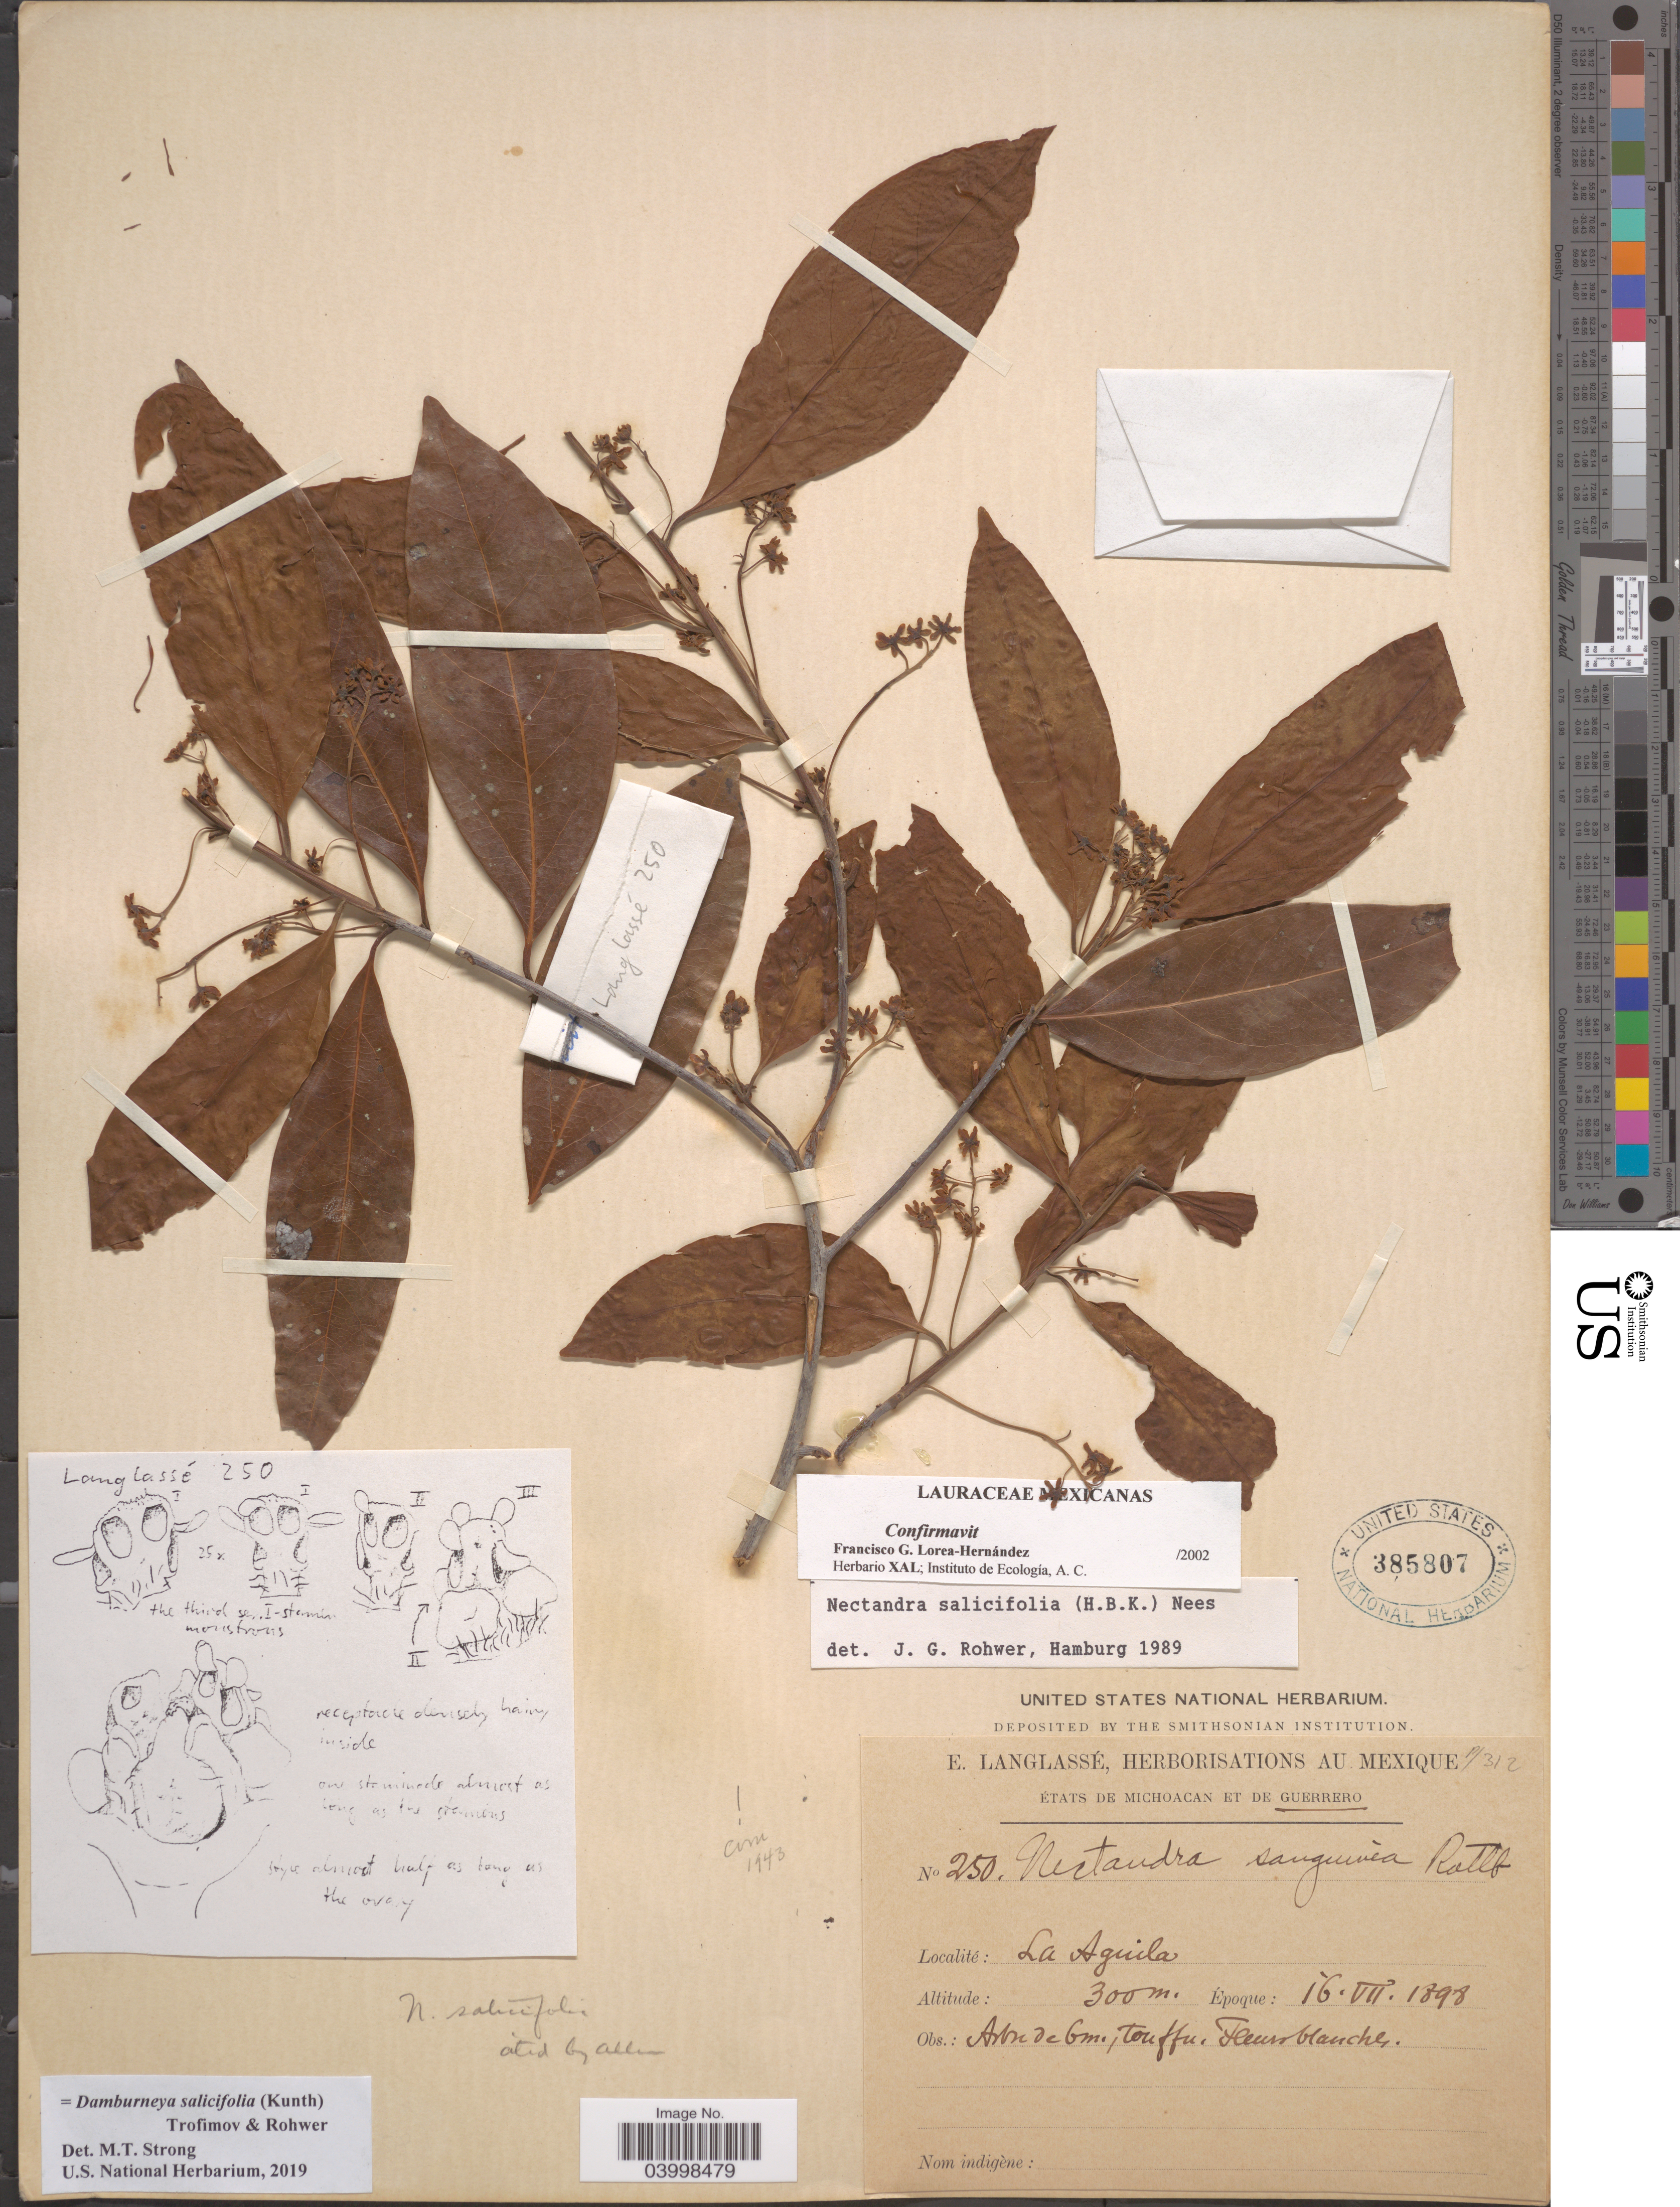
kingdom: Plantae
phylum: Tracheophyta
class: Magnoliopsida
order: Laurales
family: Lauraceae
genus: Damburneya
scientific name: Damburneya salicifolia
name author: (Kunth) Trofimov & Rohwer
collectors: E. Langlassé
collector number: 250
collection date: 1898-07-16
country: Mexico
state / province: Guerrero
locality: La Aguila.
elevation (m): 300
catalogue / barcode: US 385807